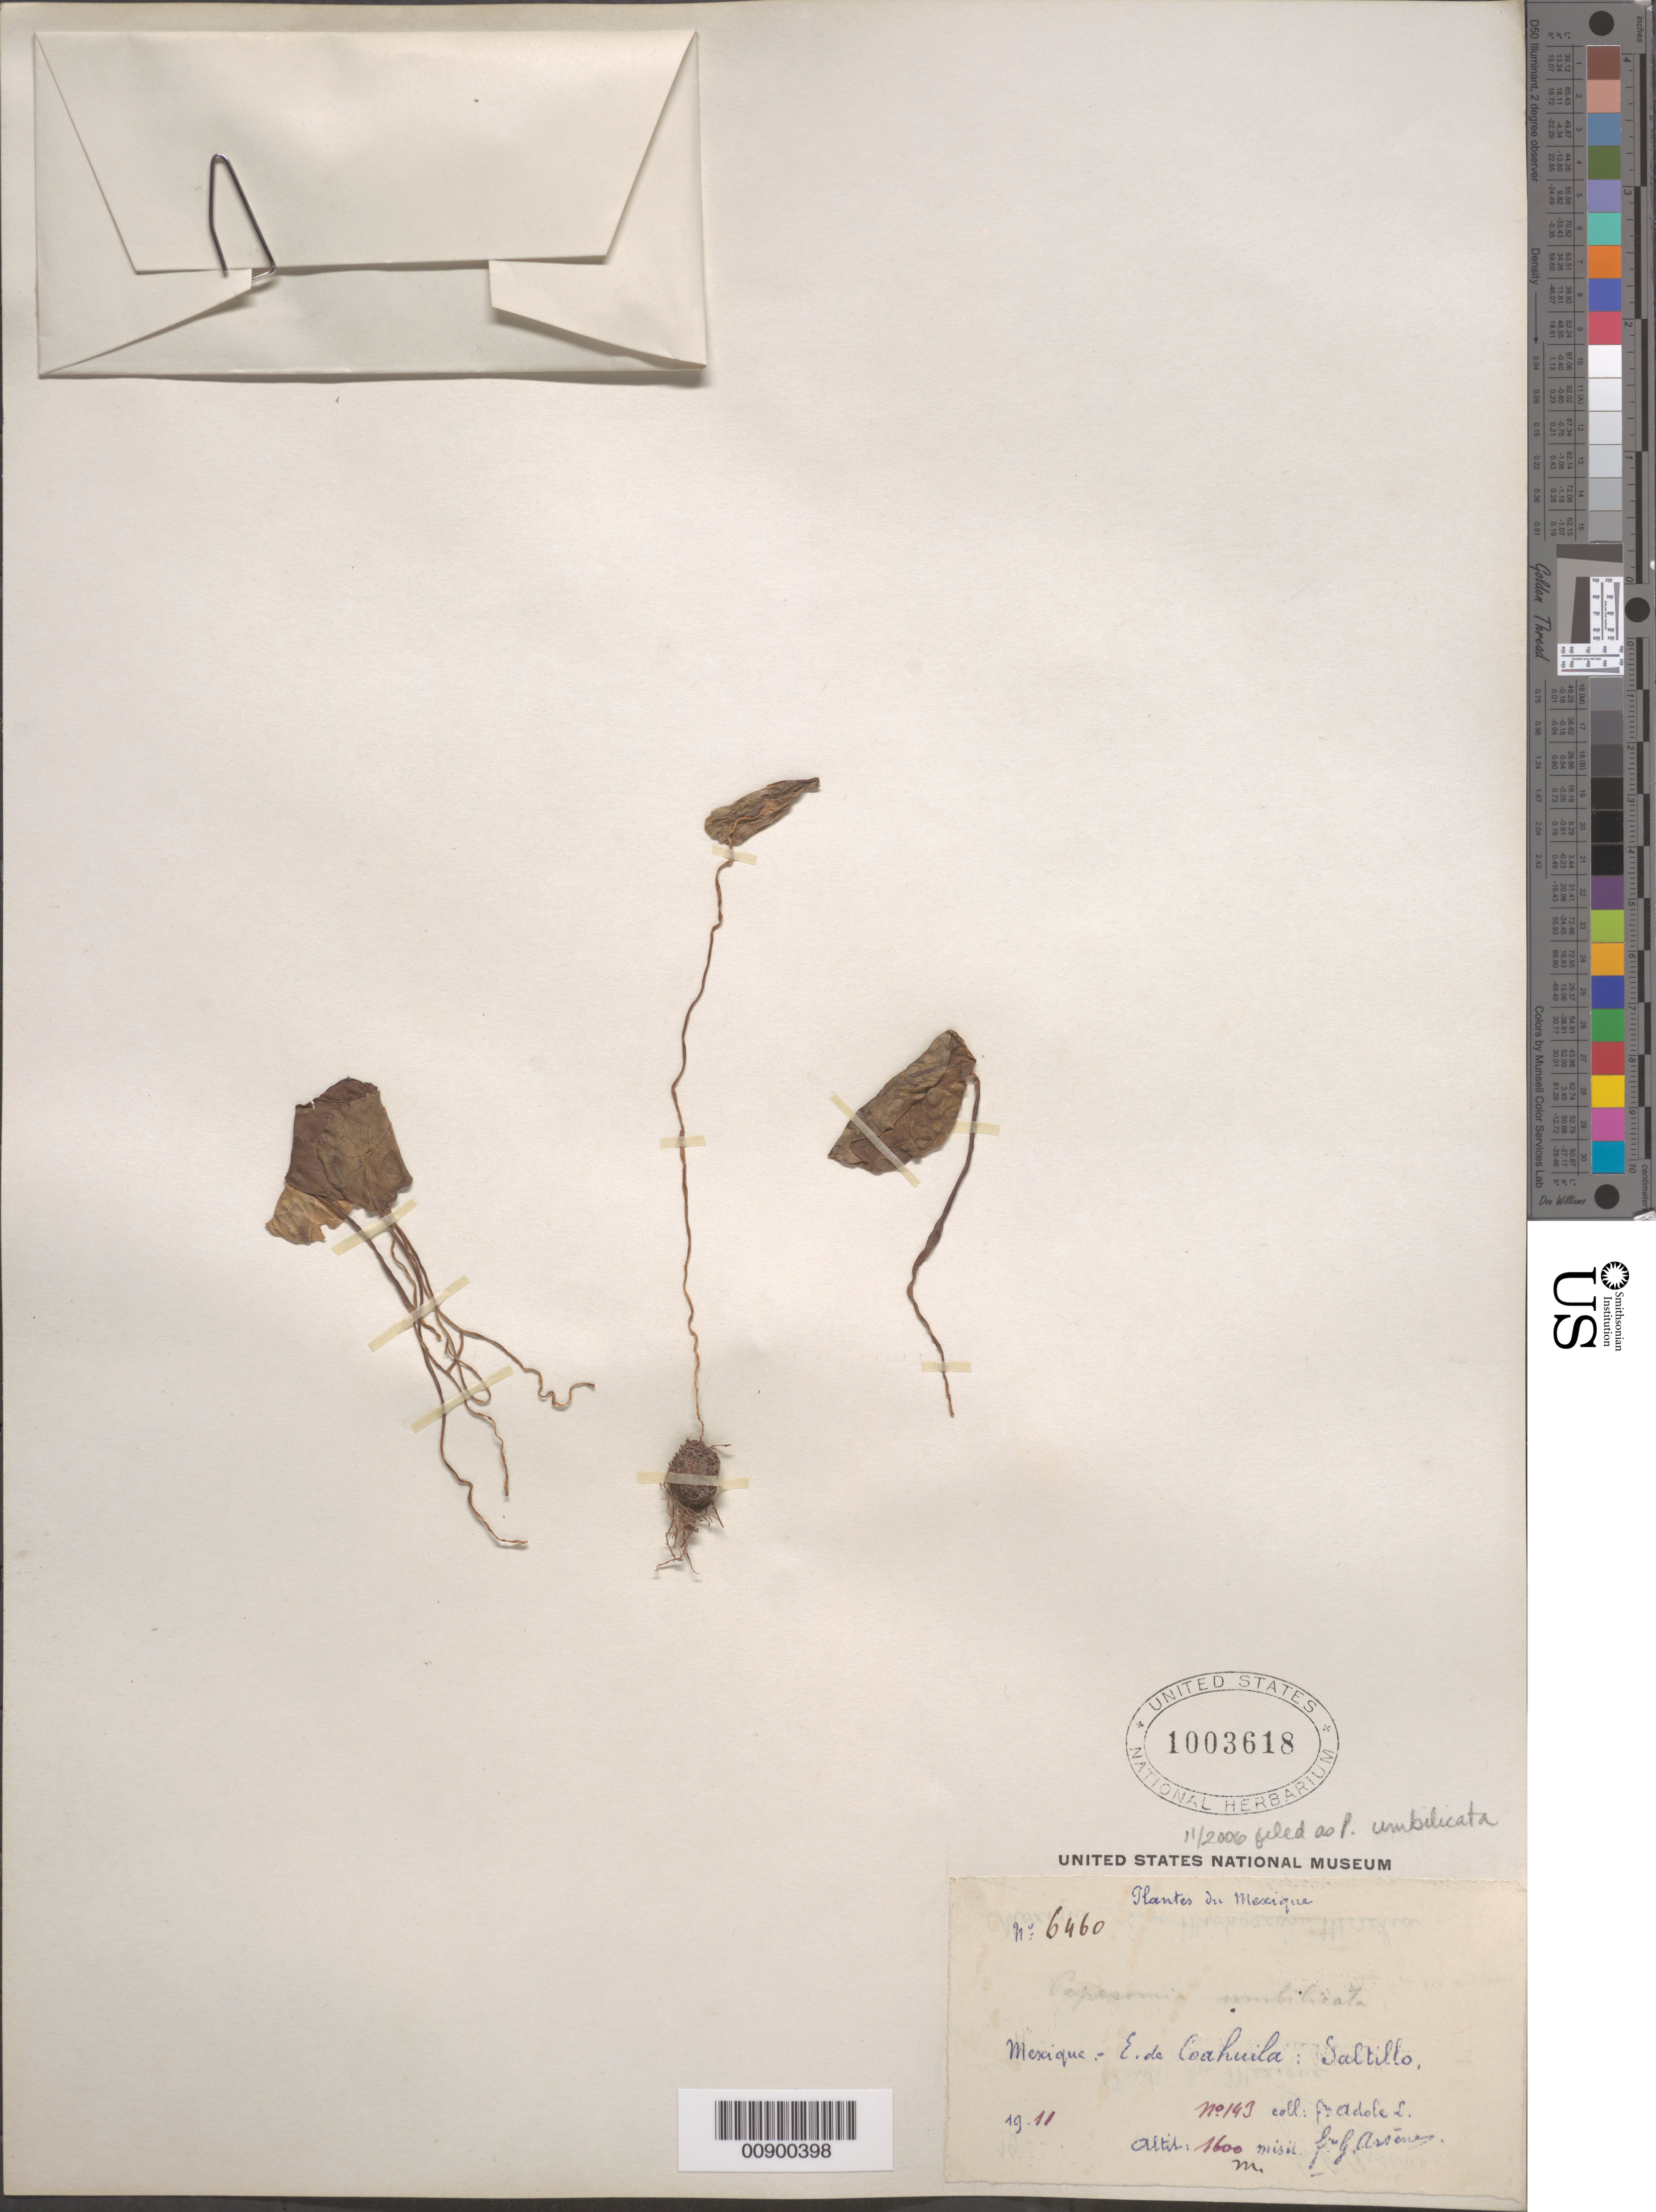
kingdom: Plantae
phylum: Tracheophyta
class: Magnoliopsida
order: Piperales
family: Piperaceae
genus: Peperomia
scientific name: Peperomia umbilicata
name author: Ruiz & Pav.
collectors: Bro. Adole & Bro. G. Arsène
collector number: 143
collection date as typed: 1911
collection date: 1911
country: Mexico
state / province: Coahuila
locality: E. de Coahuila: Saltillo.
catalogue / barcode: US 1003618